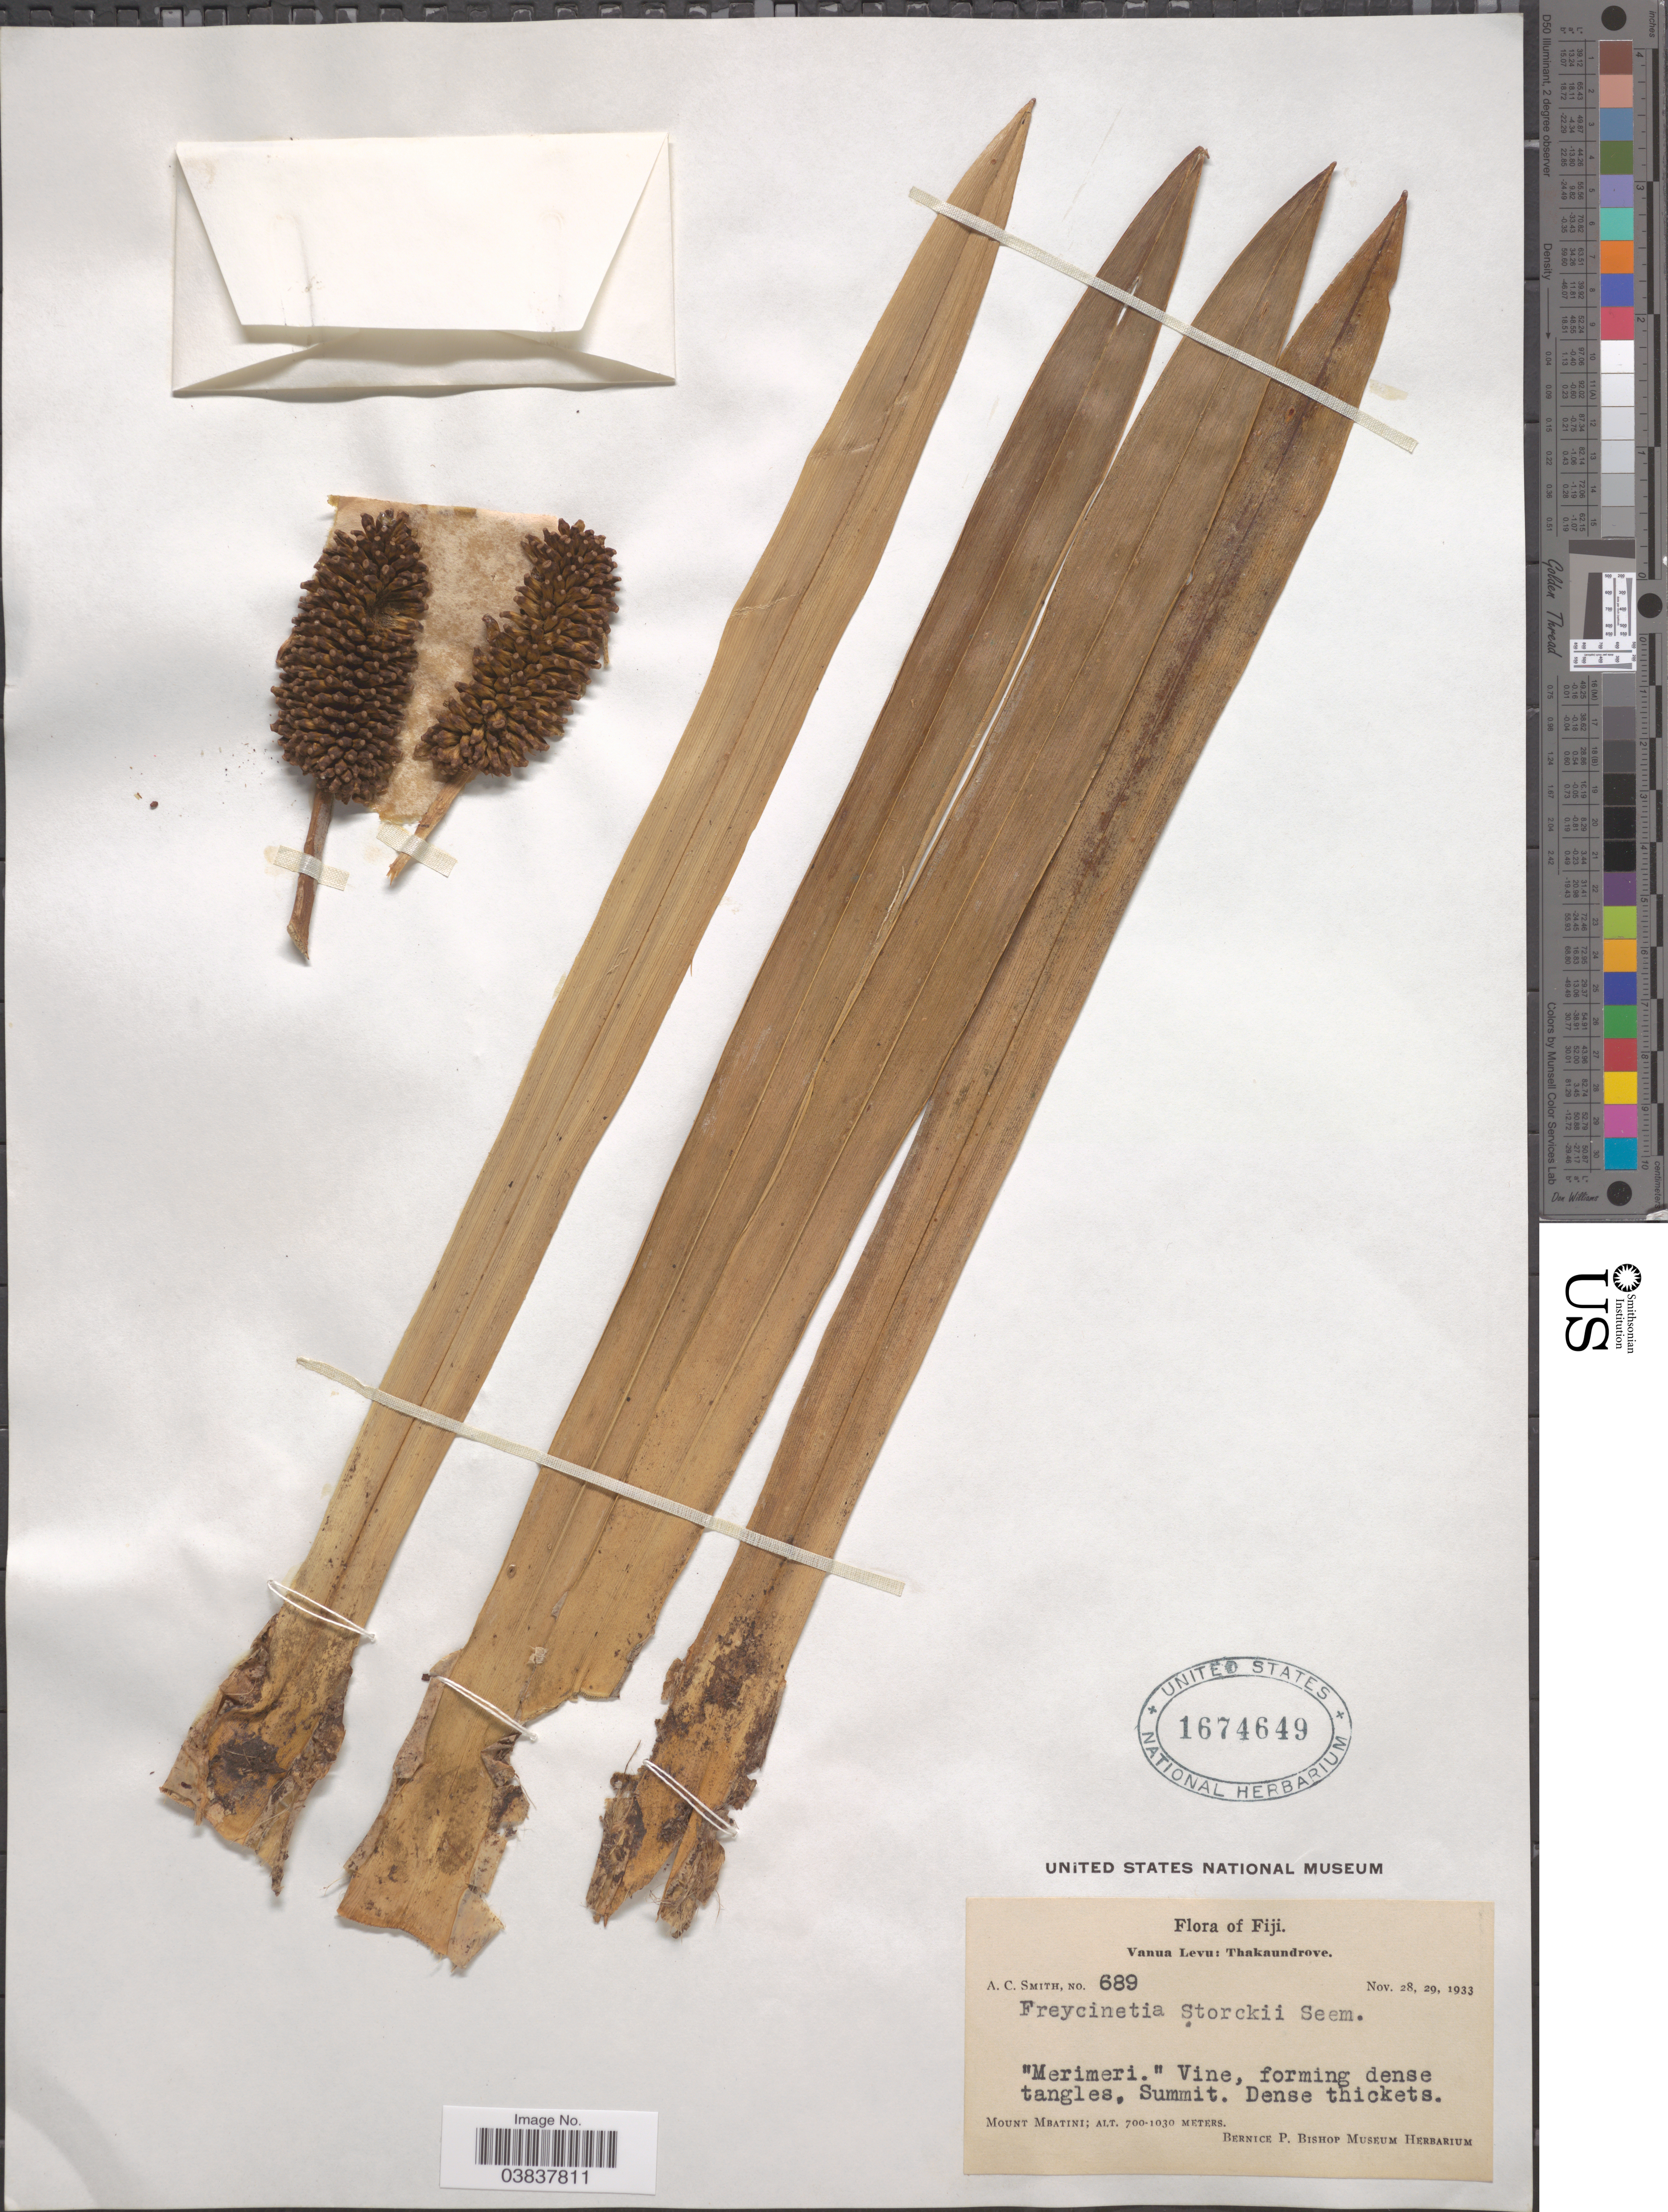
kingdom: Plantae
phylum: Tracheophyta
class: Liliopsida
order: Pandanales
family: Pandanaceae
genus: Freycinetia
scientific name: Freycinetia storckii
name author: Seem.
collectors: A. C. Smith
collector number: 689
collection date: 1933-11-28/1933-11-29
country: Fiji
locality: Vanua Levu: Thakaundrove. Mount Mbatini.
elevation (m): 700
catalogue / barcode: US 1674649